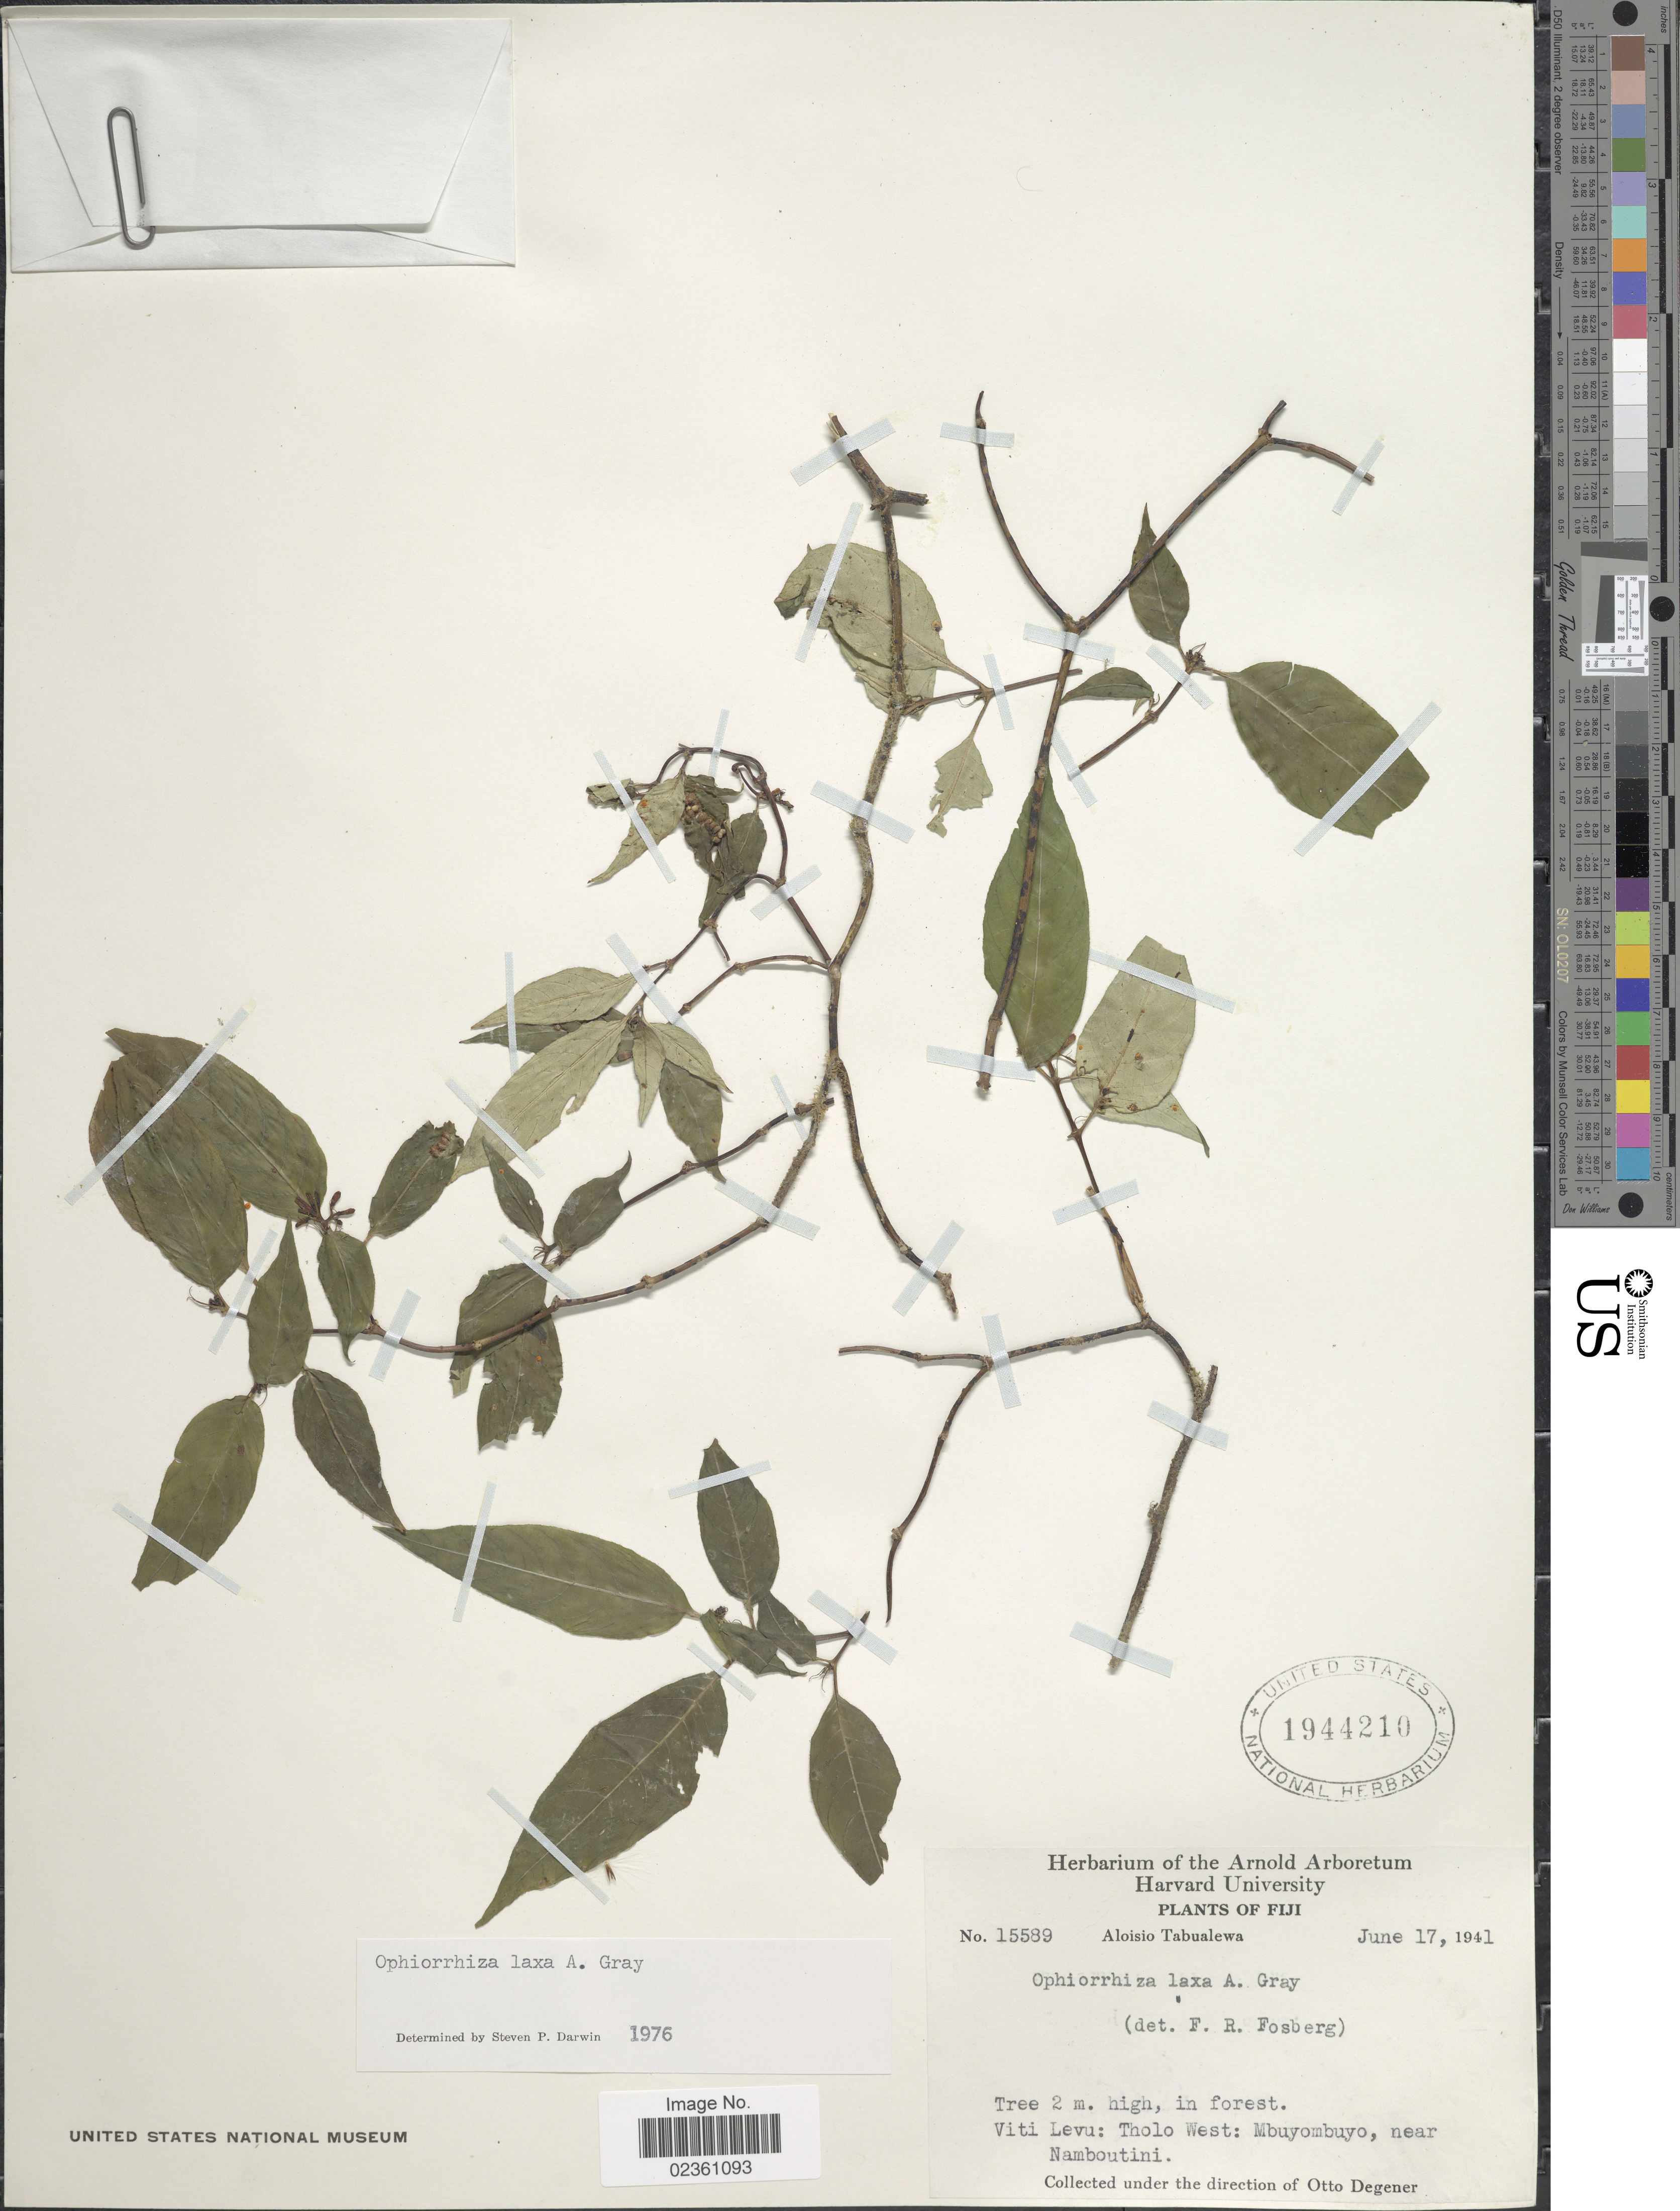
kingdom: Plantae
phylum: Tracheophyta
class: Magnoliopsida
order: Gentianales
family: Rubiaceae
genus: Ophiorrhiza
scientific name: Ophiorrhiza laxa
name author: A. Gray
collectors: A. Tabualewa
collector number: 15589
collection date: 1941-06-17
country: Fiji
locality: In forest, Viti Levu: Tholo West: Mbuyombuyo, near Namboutini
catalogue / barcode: US 1944210